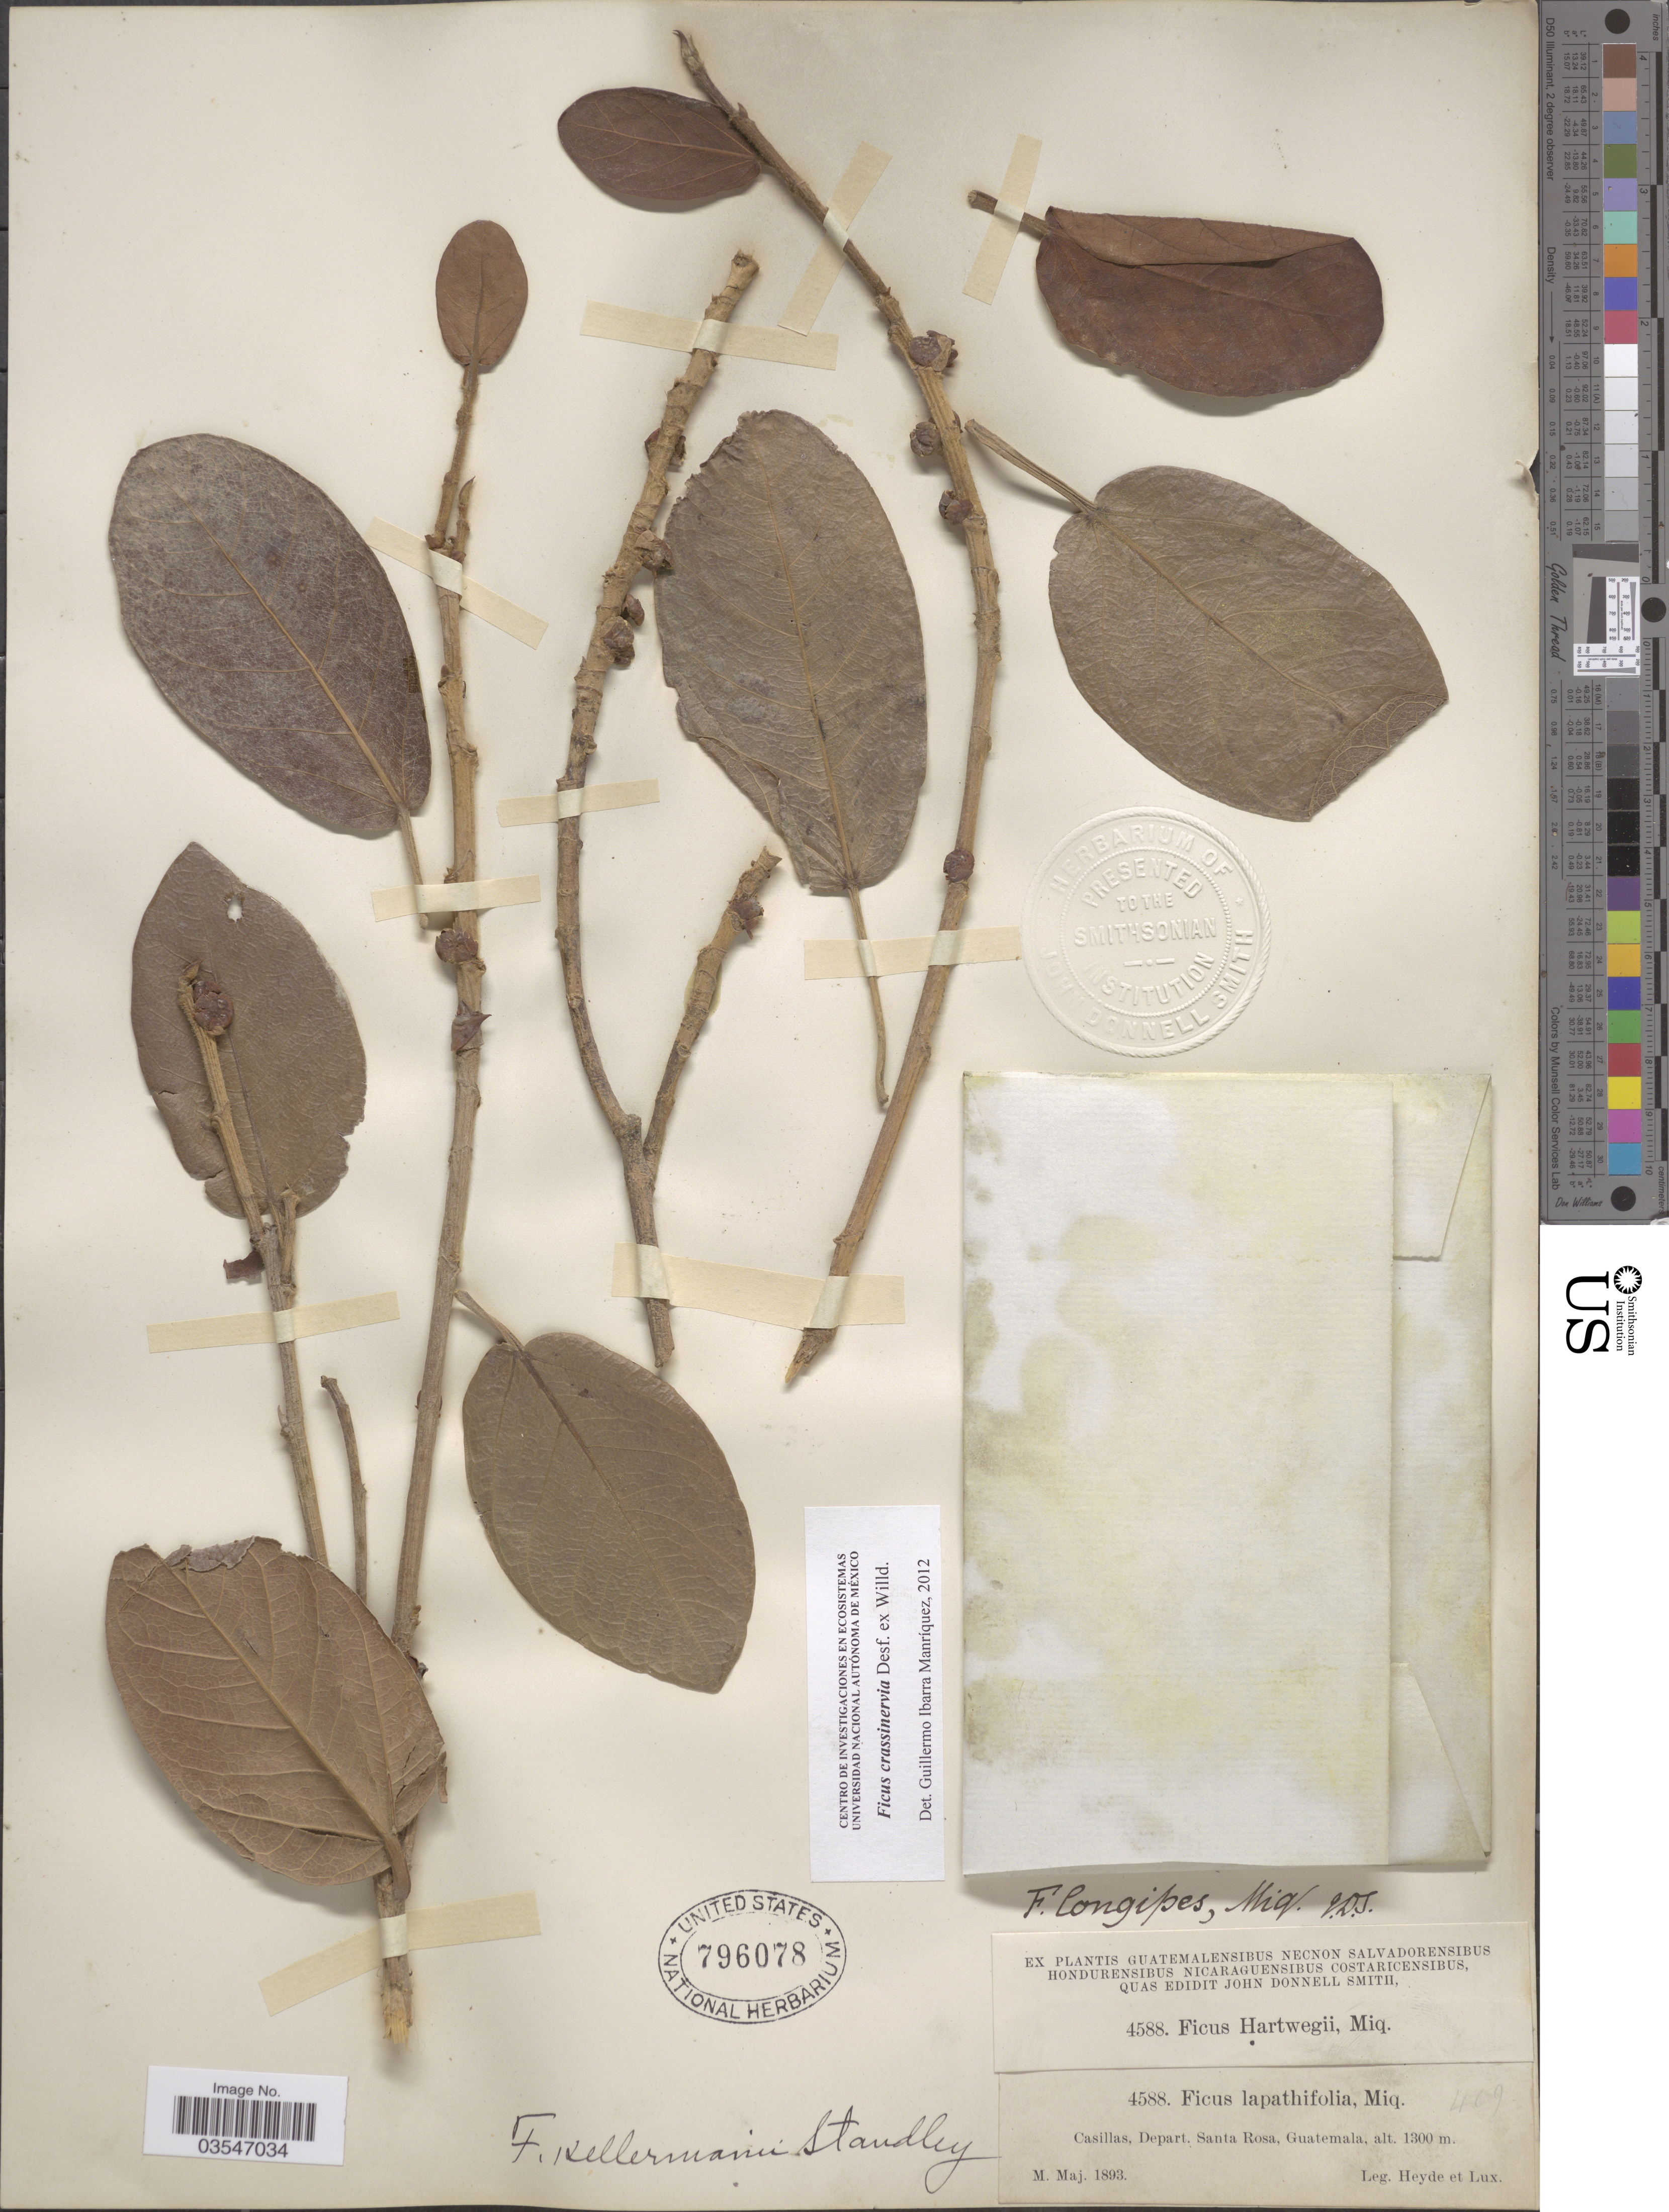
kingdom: Plantae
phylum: Tracheophyta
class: Magnoliopsida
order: Rosales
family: Moraceae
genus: Ficus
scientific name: Ficus crassinervia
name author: Desf. ex Willd.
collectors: Heyde & Lux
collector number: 4588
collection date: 1893-05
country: Guatemala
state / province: Santa Rosa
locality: Casillas, Depart. Santa Rosa.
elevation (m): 1300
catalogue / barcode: US 796078